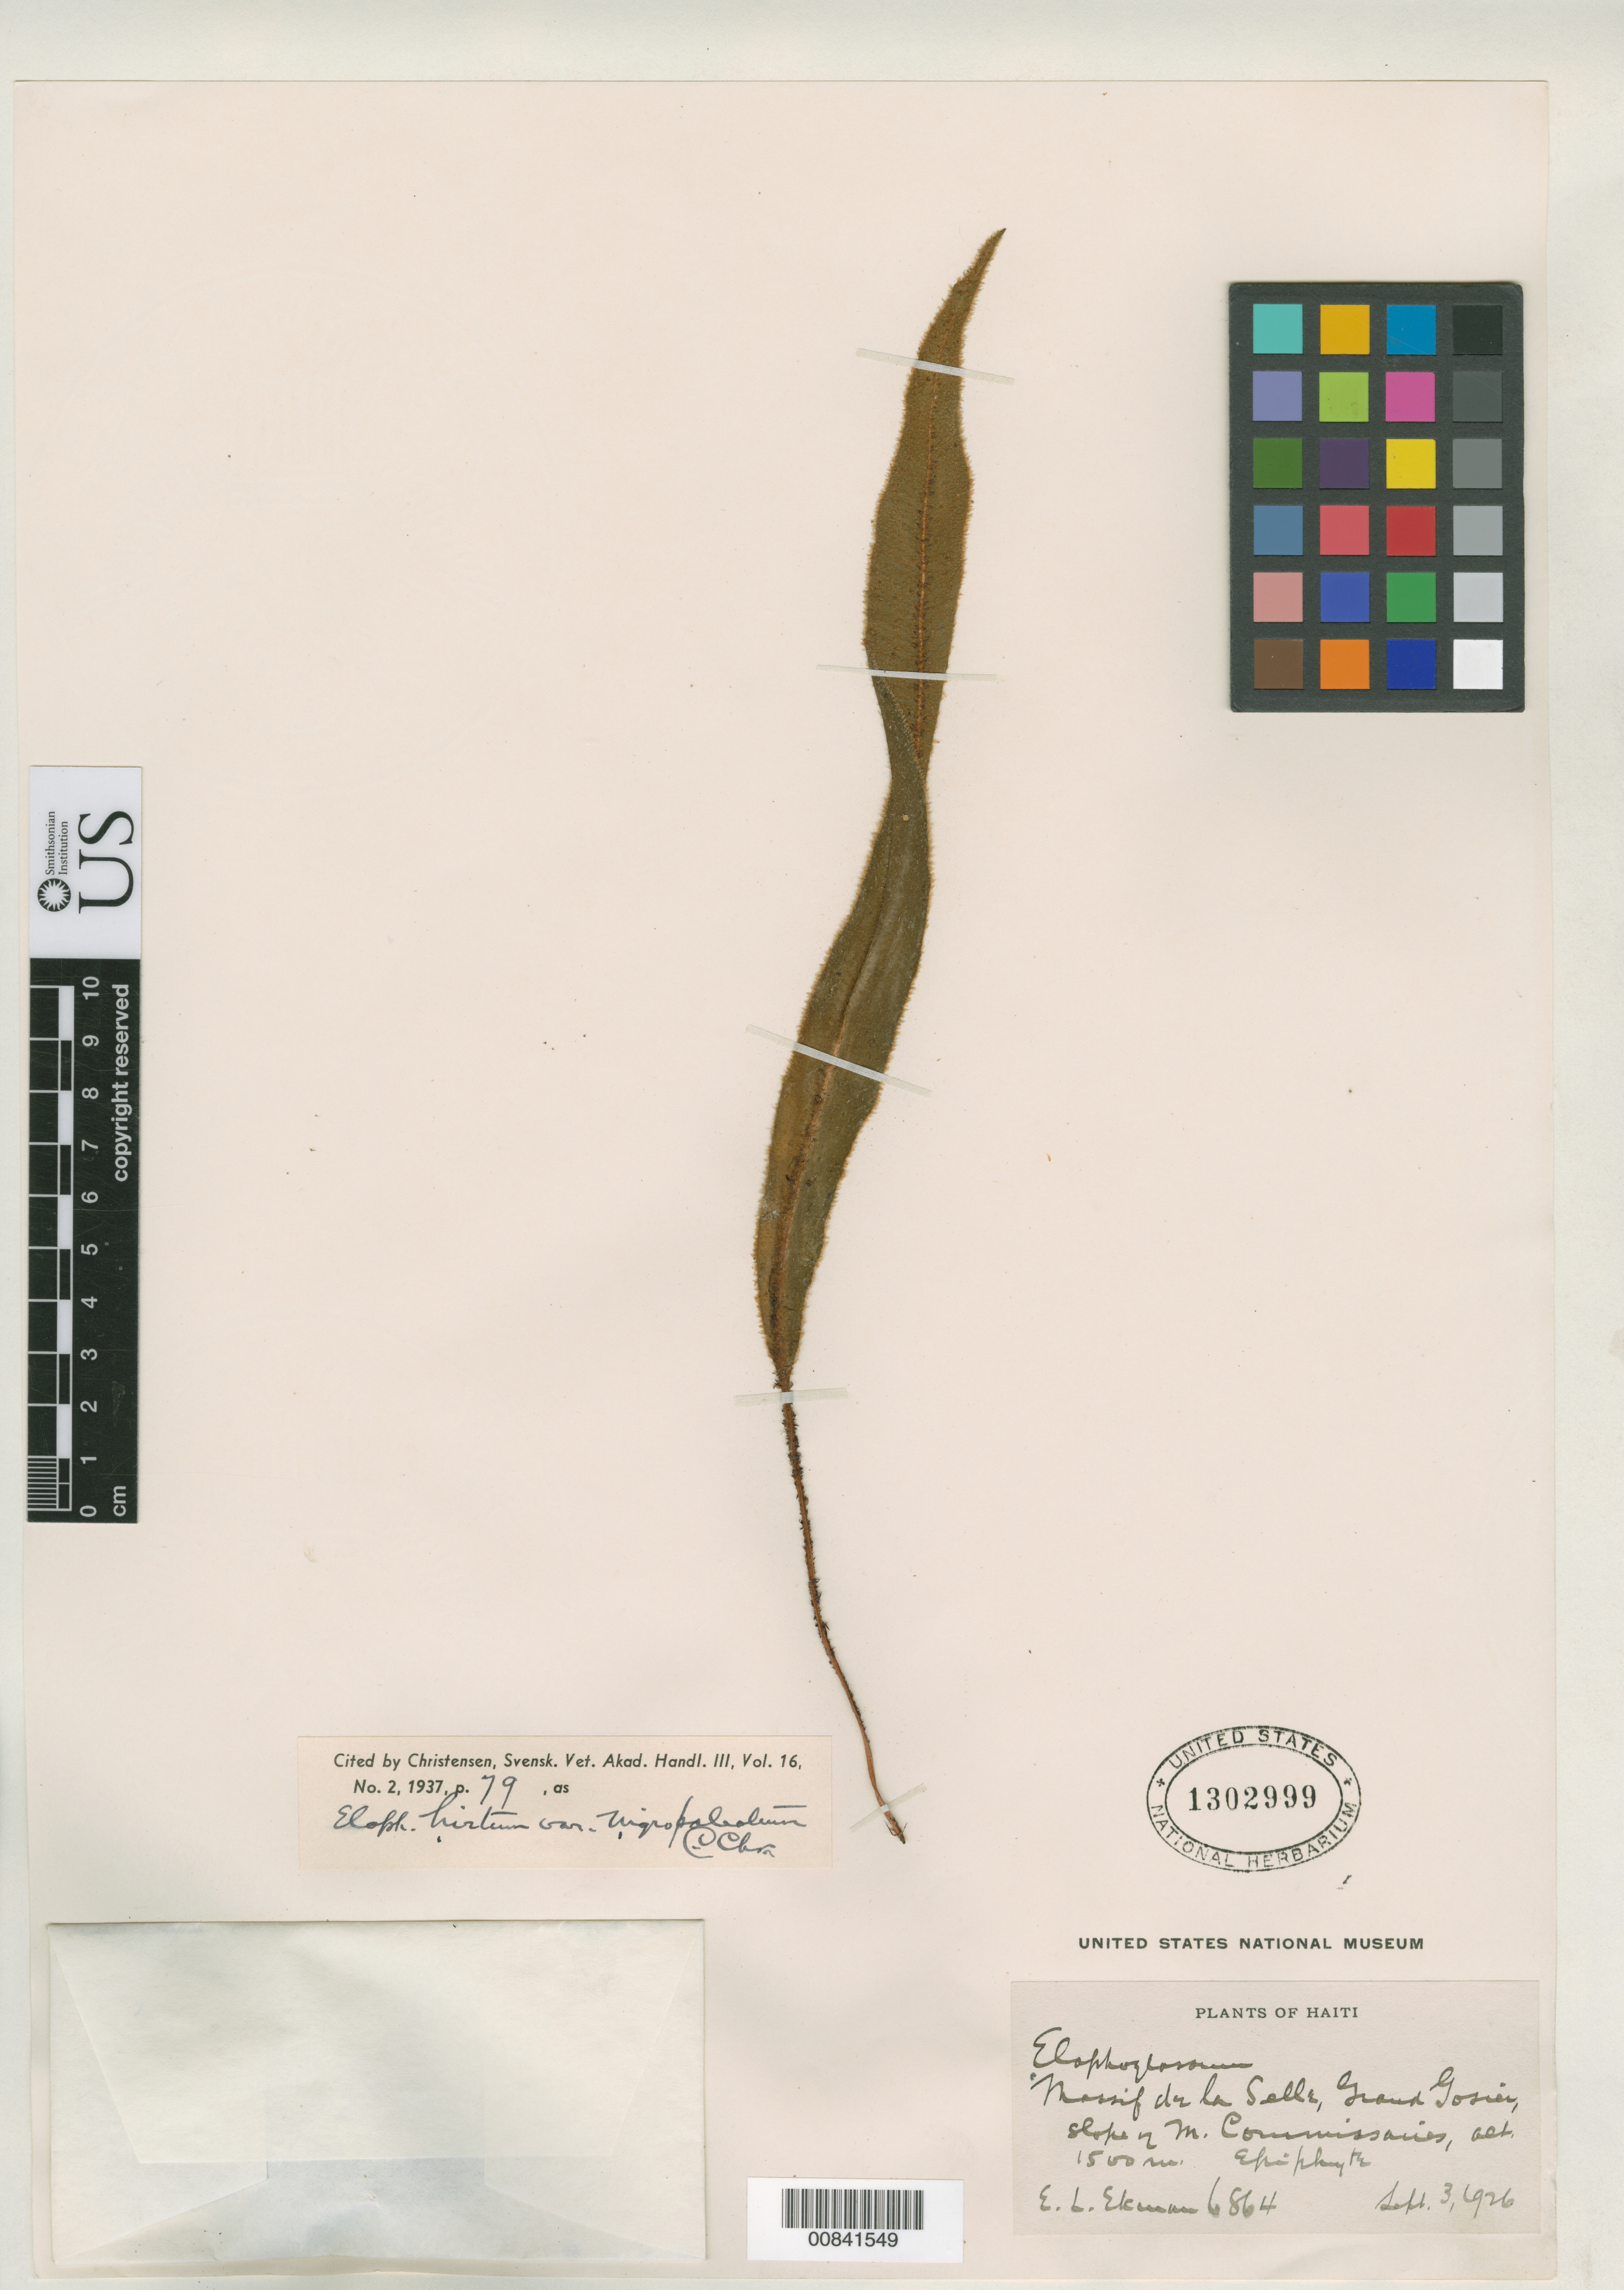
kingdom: Plantae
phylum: Tracheophyta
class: Polypodiopsida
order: Polypodiales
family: Dryopteridaceae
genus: Elaphoglossum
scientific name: Elaphoglossum hirtum var. nigropaleatum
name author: Christ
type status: Isotype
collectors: E. L. Ekman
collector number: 6864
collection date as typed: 03 Sep 1926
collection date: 1926-09-03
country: Haiti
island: Hispaniola Island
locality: Massif de la Selle, Grand Gosier, slope of M. Commissaires.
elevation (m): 1500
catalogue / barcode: US 1302999